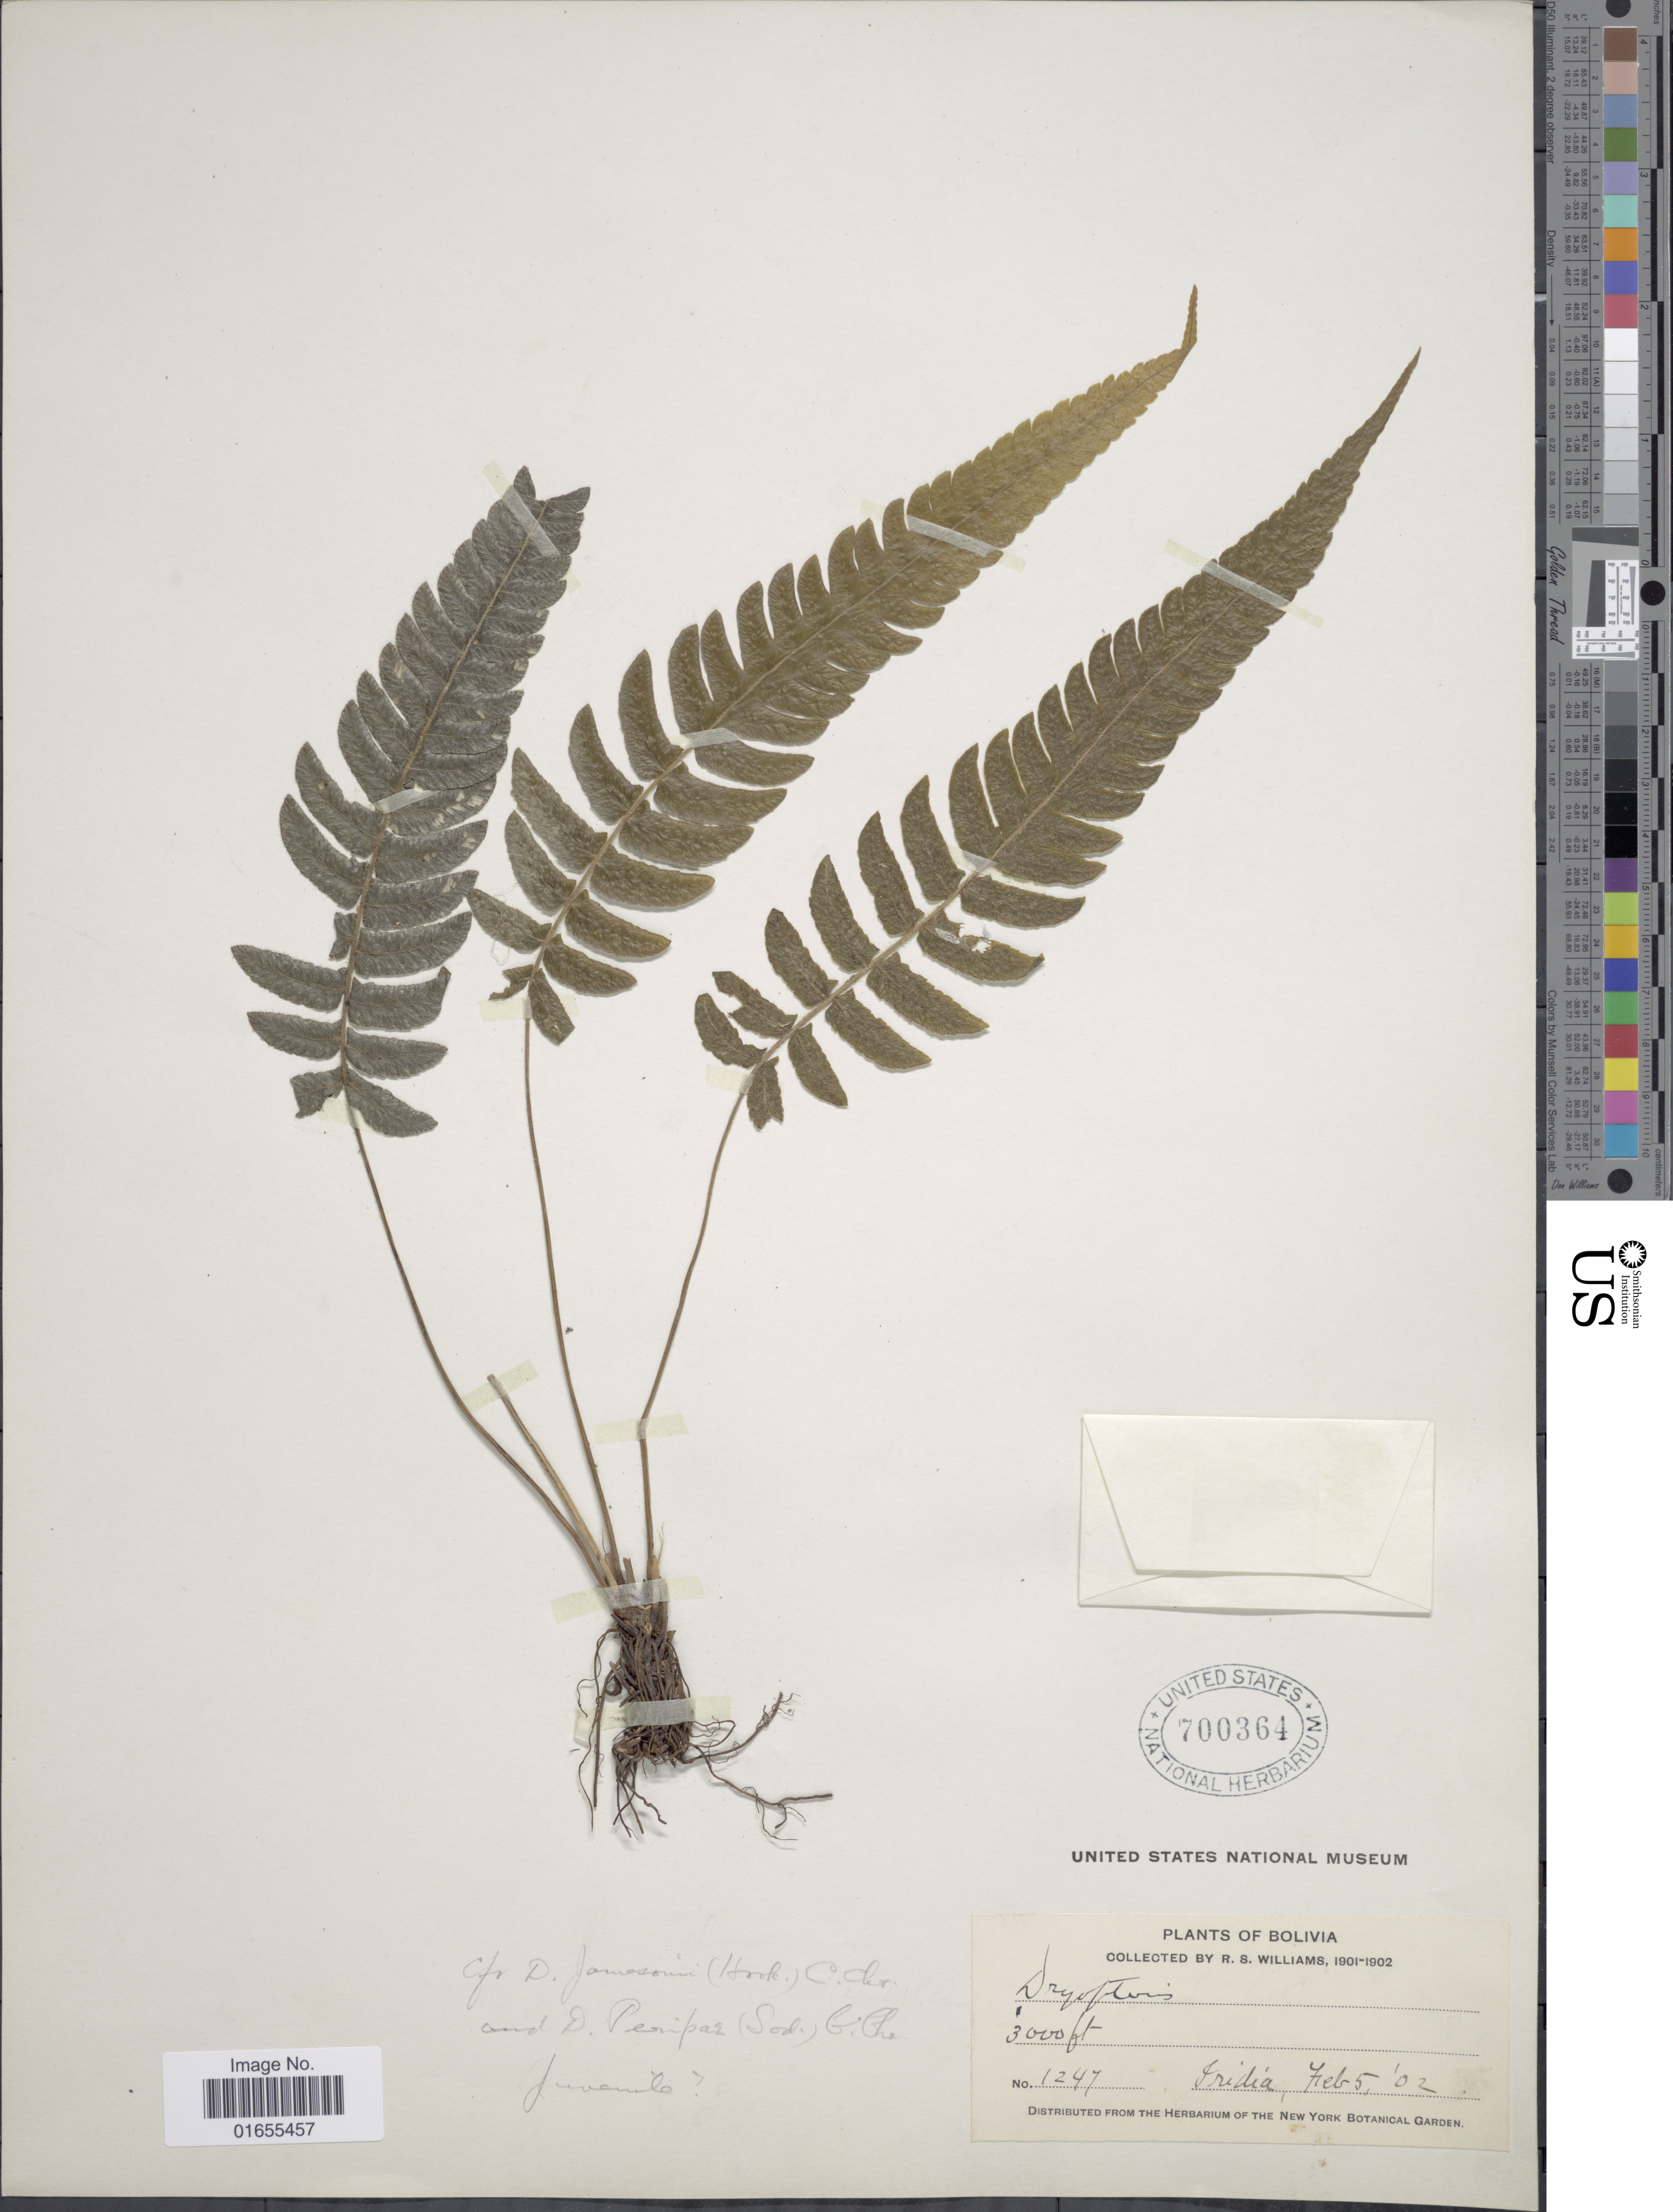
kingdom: Plantae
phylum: Tracheophyta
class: Polypodiopsida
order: Polypodiales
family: Thelypteridaceae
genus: Goniopteris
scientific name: Goniopteris jamesonii (Hook. f.) comb. nov., ined 2015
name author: (Hook. f.)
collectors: R. S. Williams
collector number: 1247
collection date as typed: Feb. 5, '02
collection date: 1902-02-05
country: Bolivia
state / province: La Paz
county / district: Franz Tamayo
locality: Iridia (on trail from San Jose to Apolo)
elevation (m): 914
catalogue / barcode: US 700364